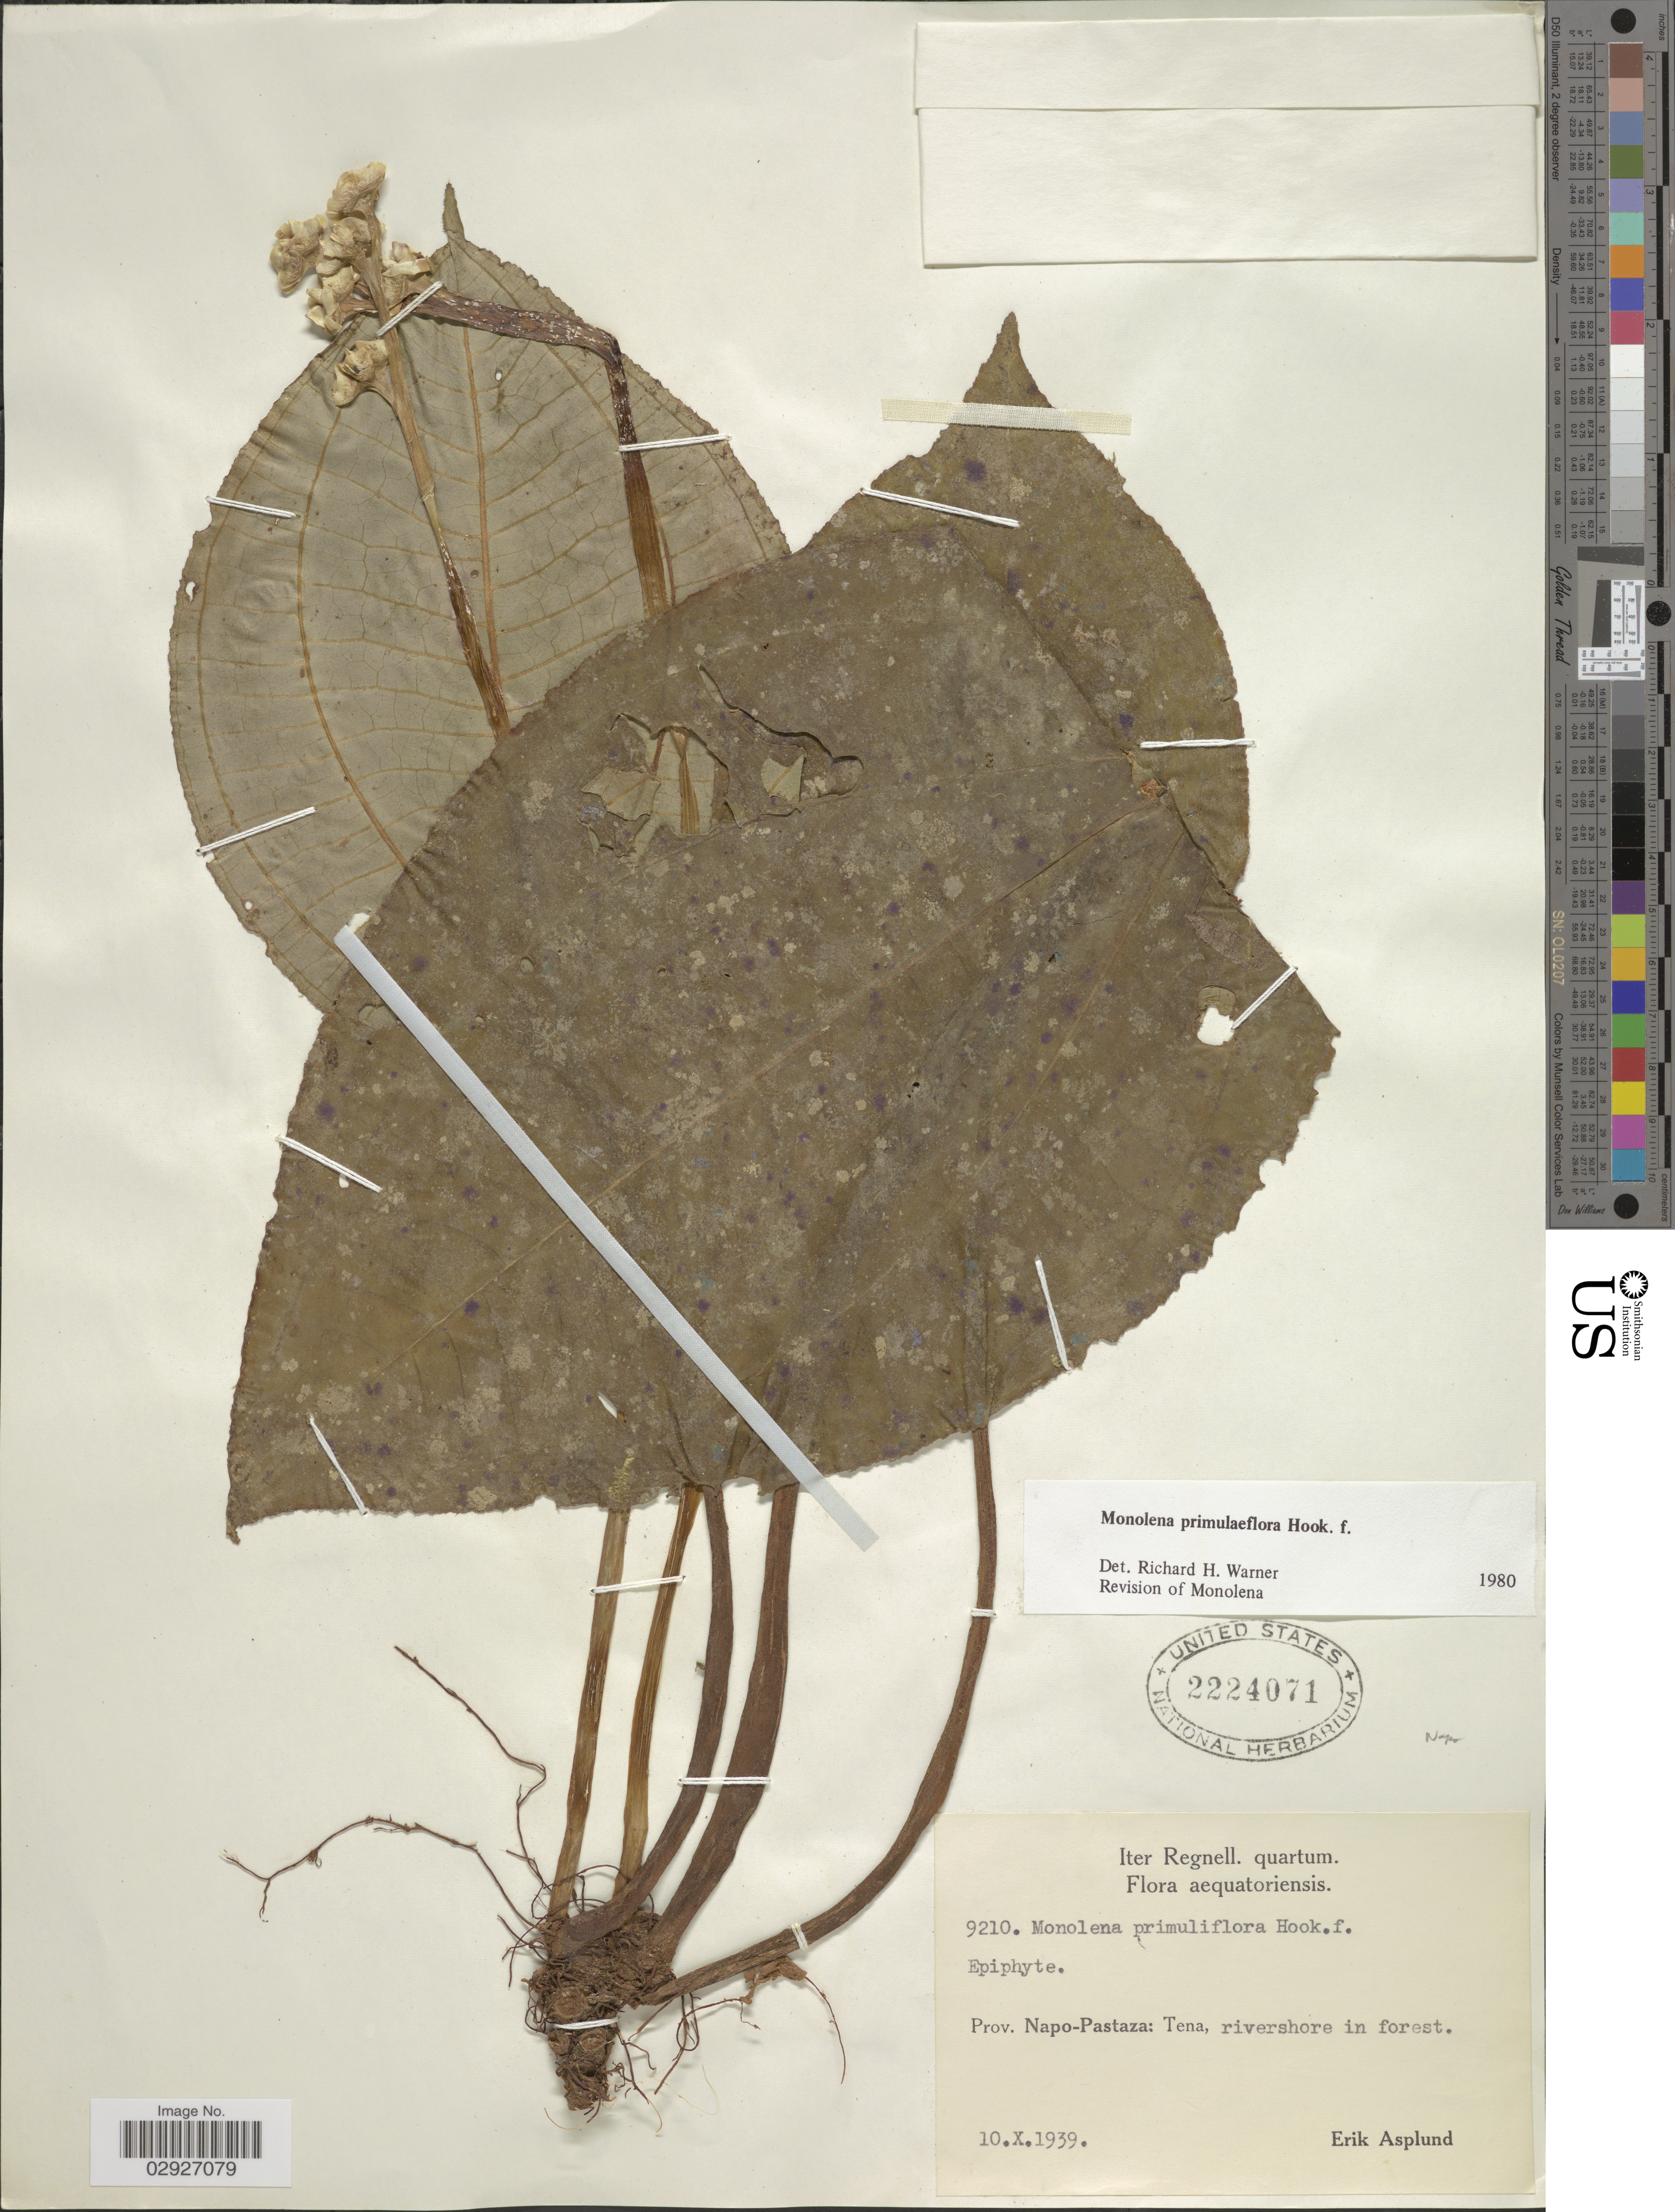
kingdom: Plantae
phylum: Tracheophyta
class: Magnoliopsida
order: Myrtales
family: Melastomataceae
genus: Monolena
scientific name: Monolena primuliflora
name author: Hook. f.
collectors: E. Asplund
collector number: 9210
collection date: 1939-10-10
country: Ecuador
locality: Prov. Napo-Pastaza, Tena, rivershore in forest.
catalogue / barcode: US 2224071